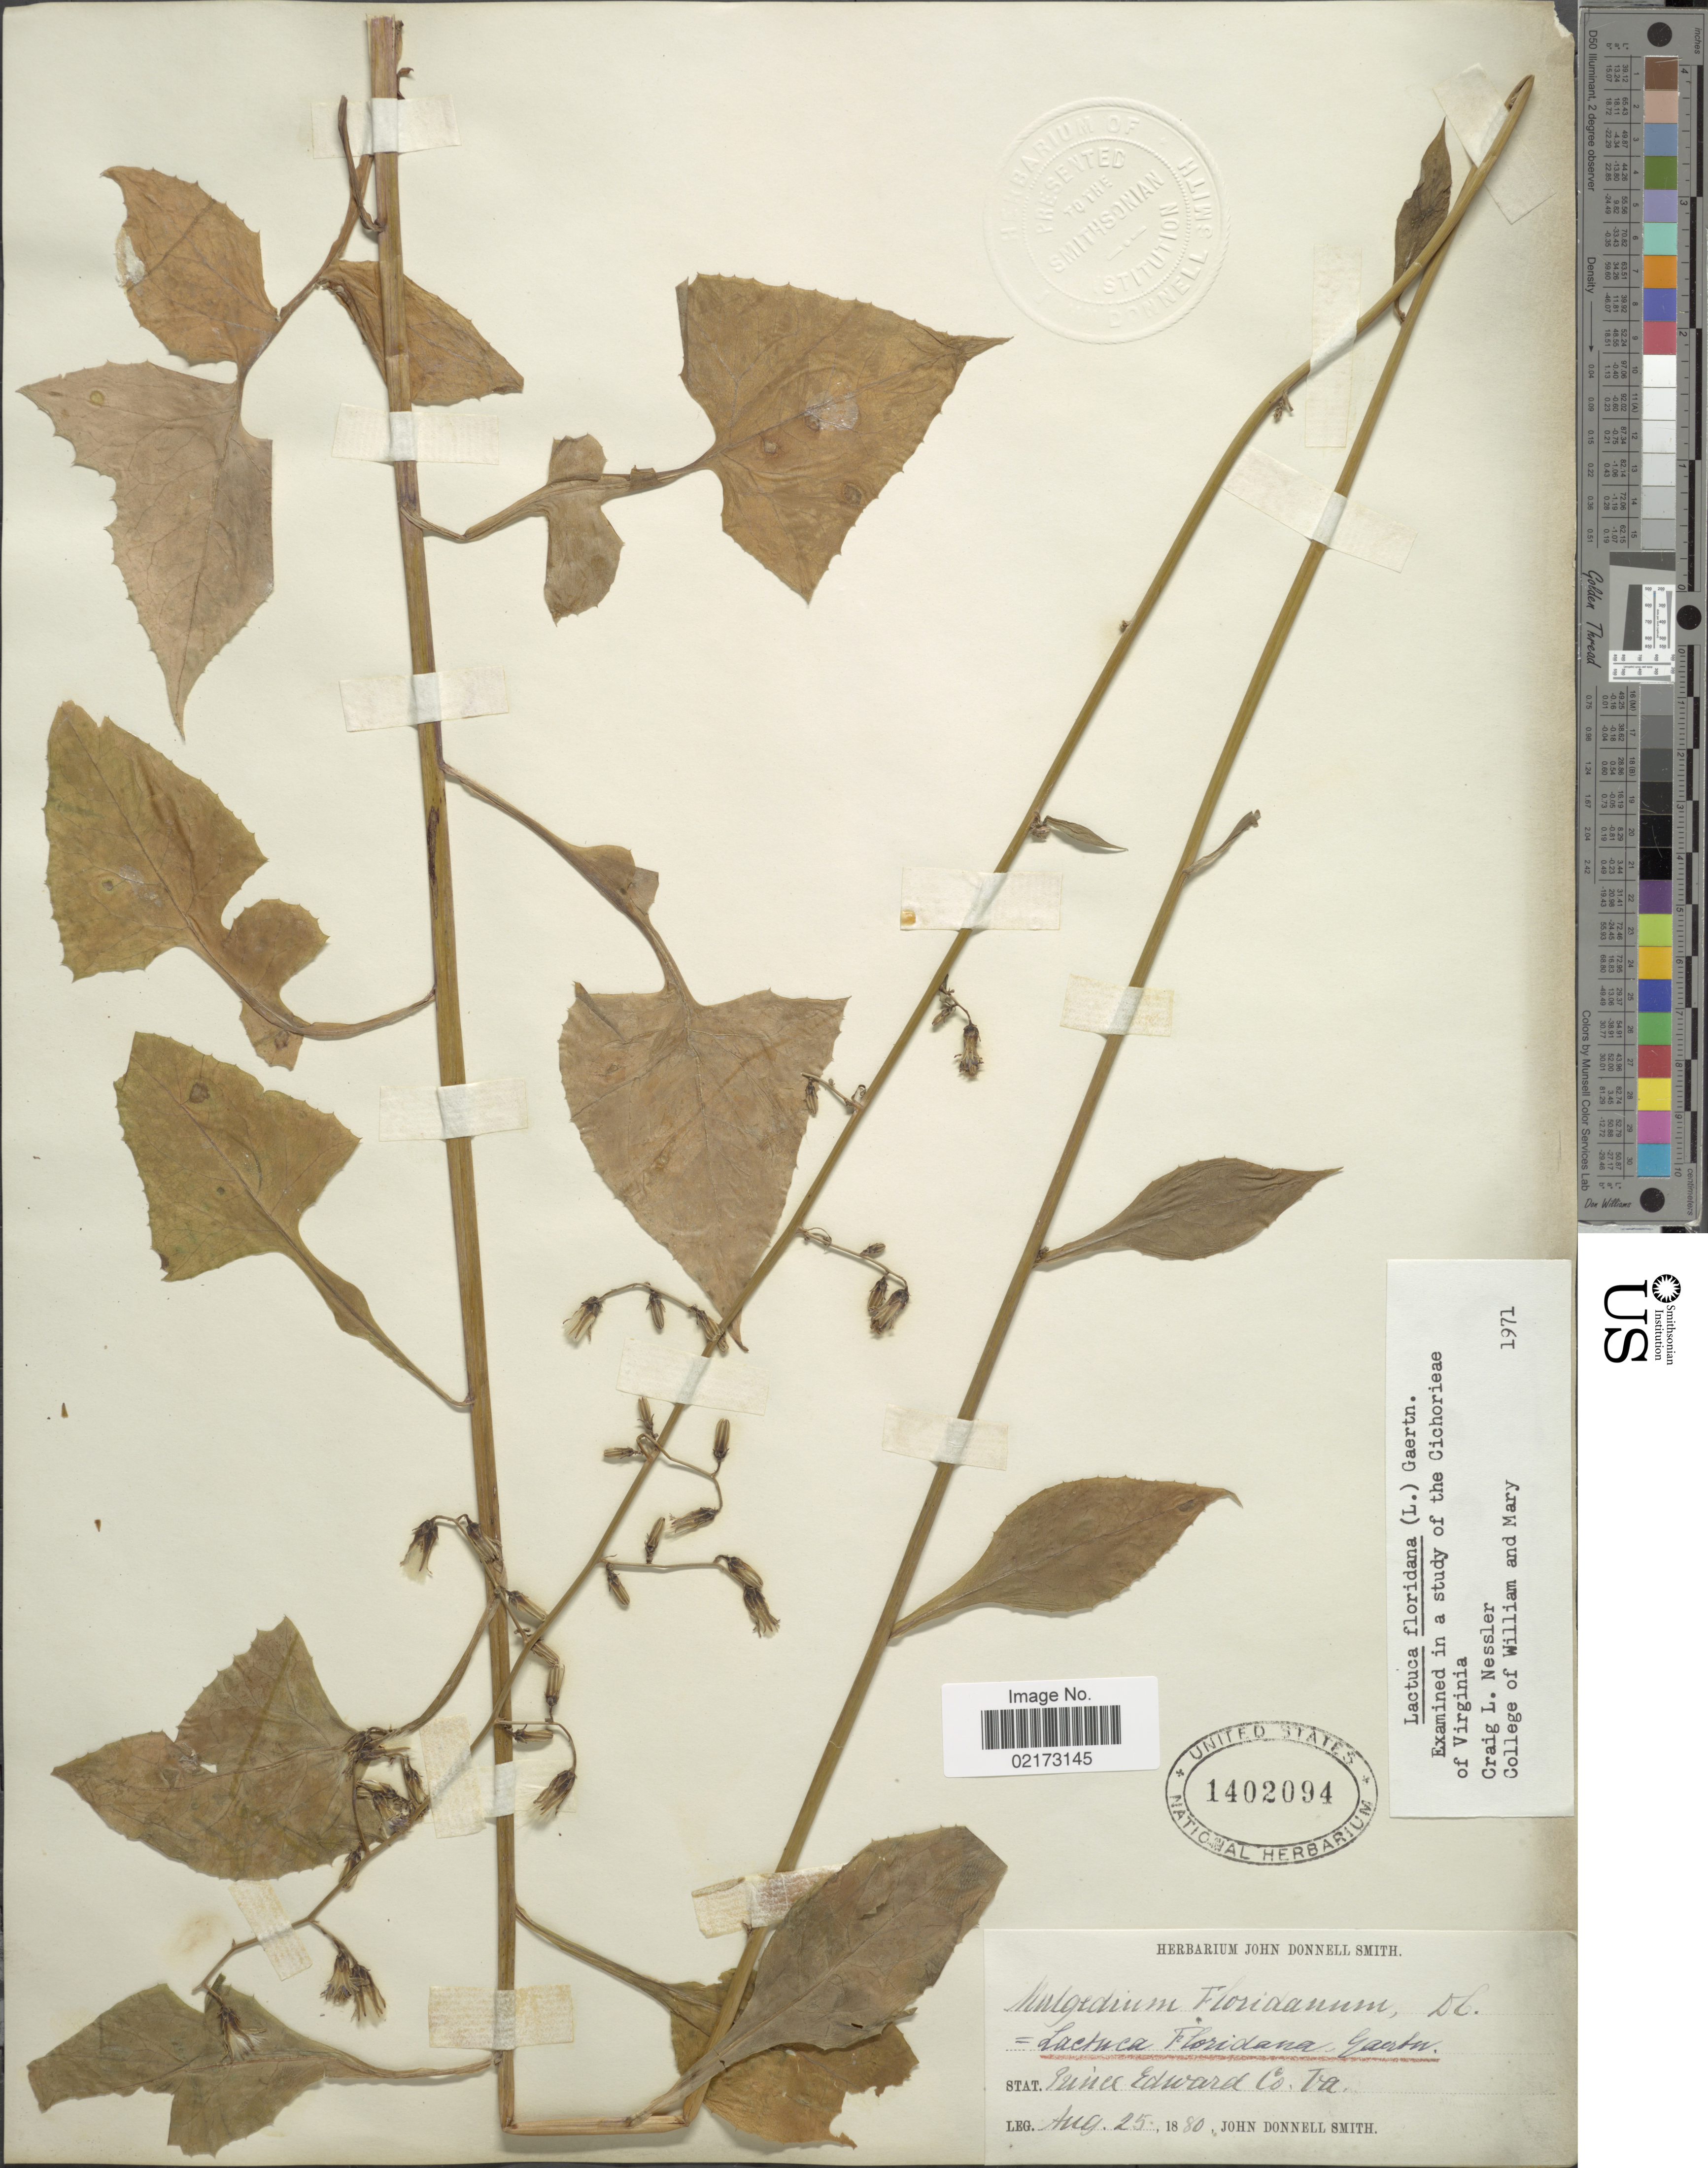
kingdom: Plantae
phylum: Tracheophyta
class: Magnoliopsida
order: Asterales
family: Asteraceae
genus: Lactuca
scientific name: Lactuca floridana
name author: (L.) Gaertn.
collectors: J. Donnell Smith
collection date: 1880-08-25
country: United States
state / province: Virginia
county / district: Prince Edward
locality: Prince Edward Co., Va.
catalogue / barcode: US 1402094